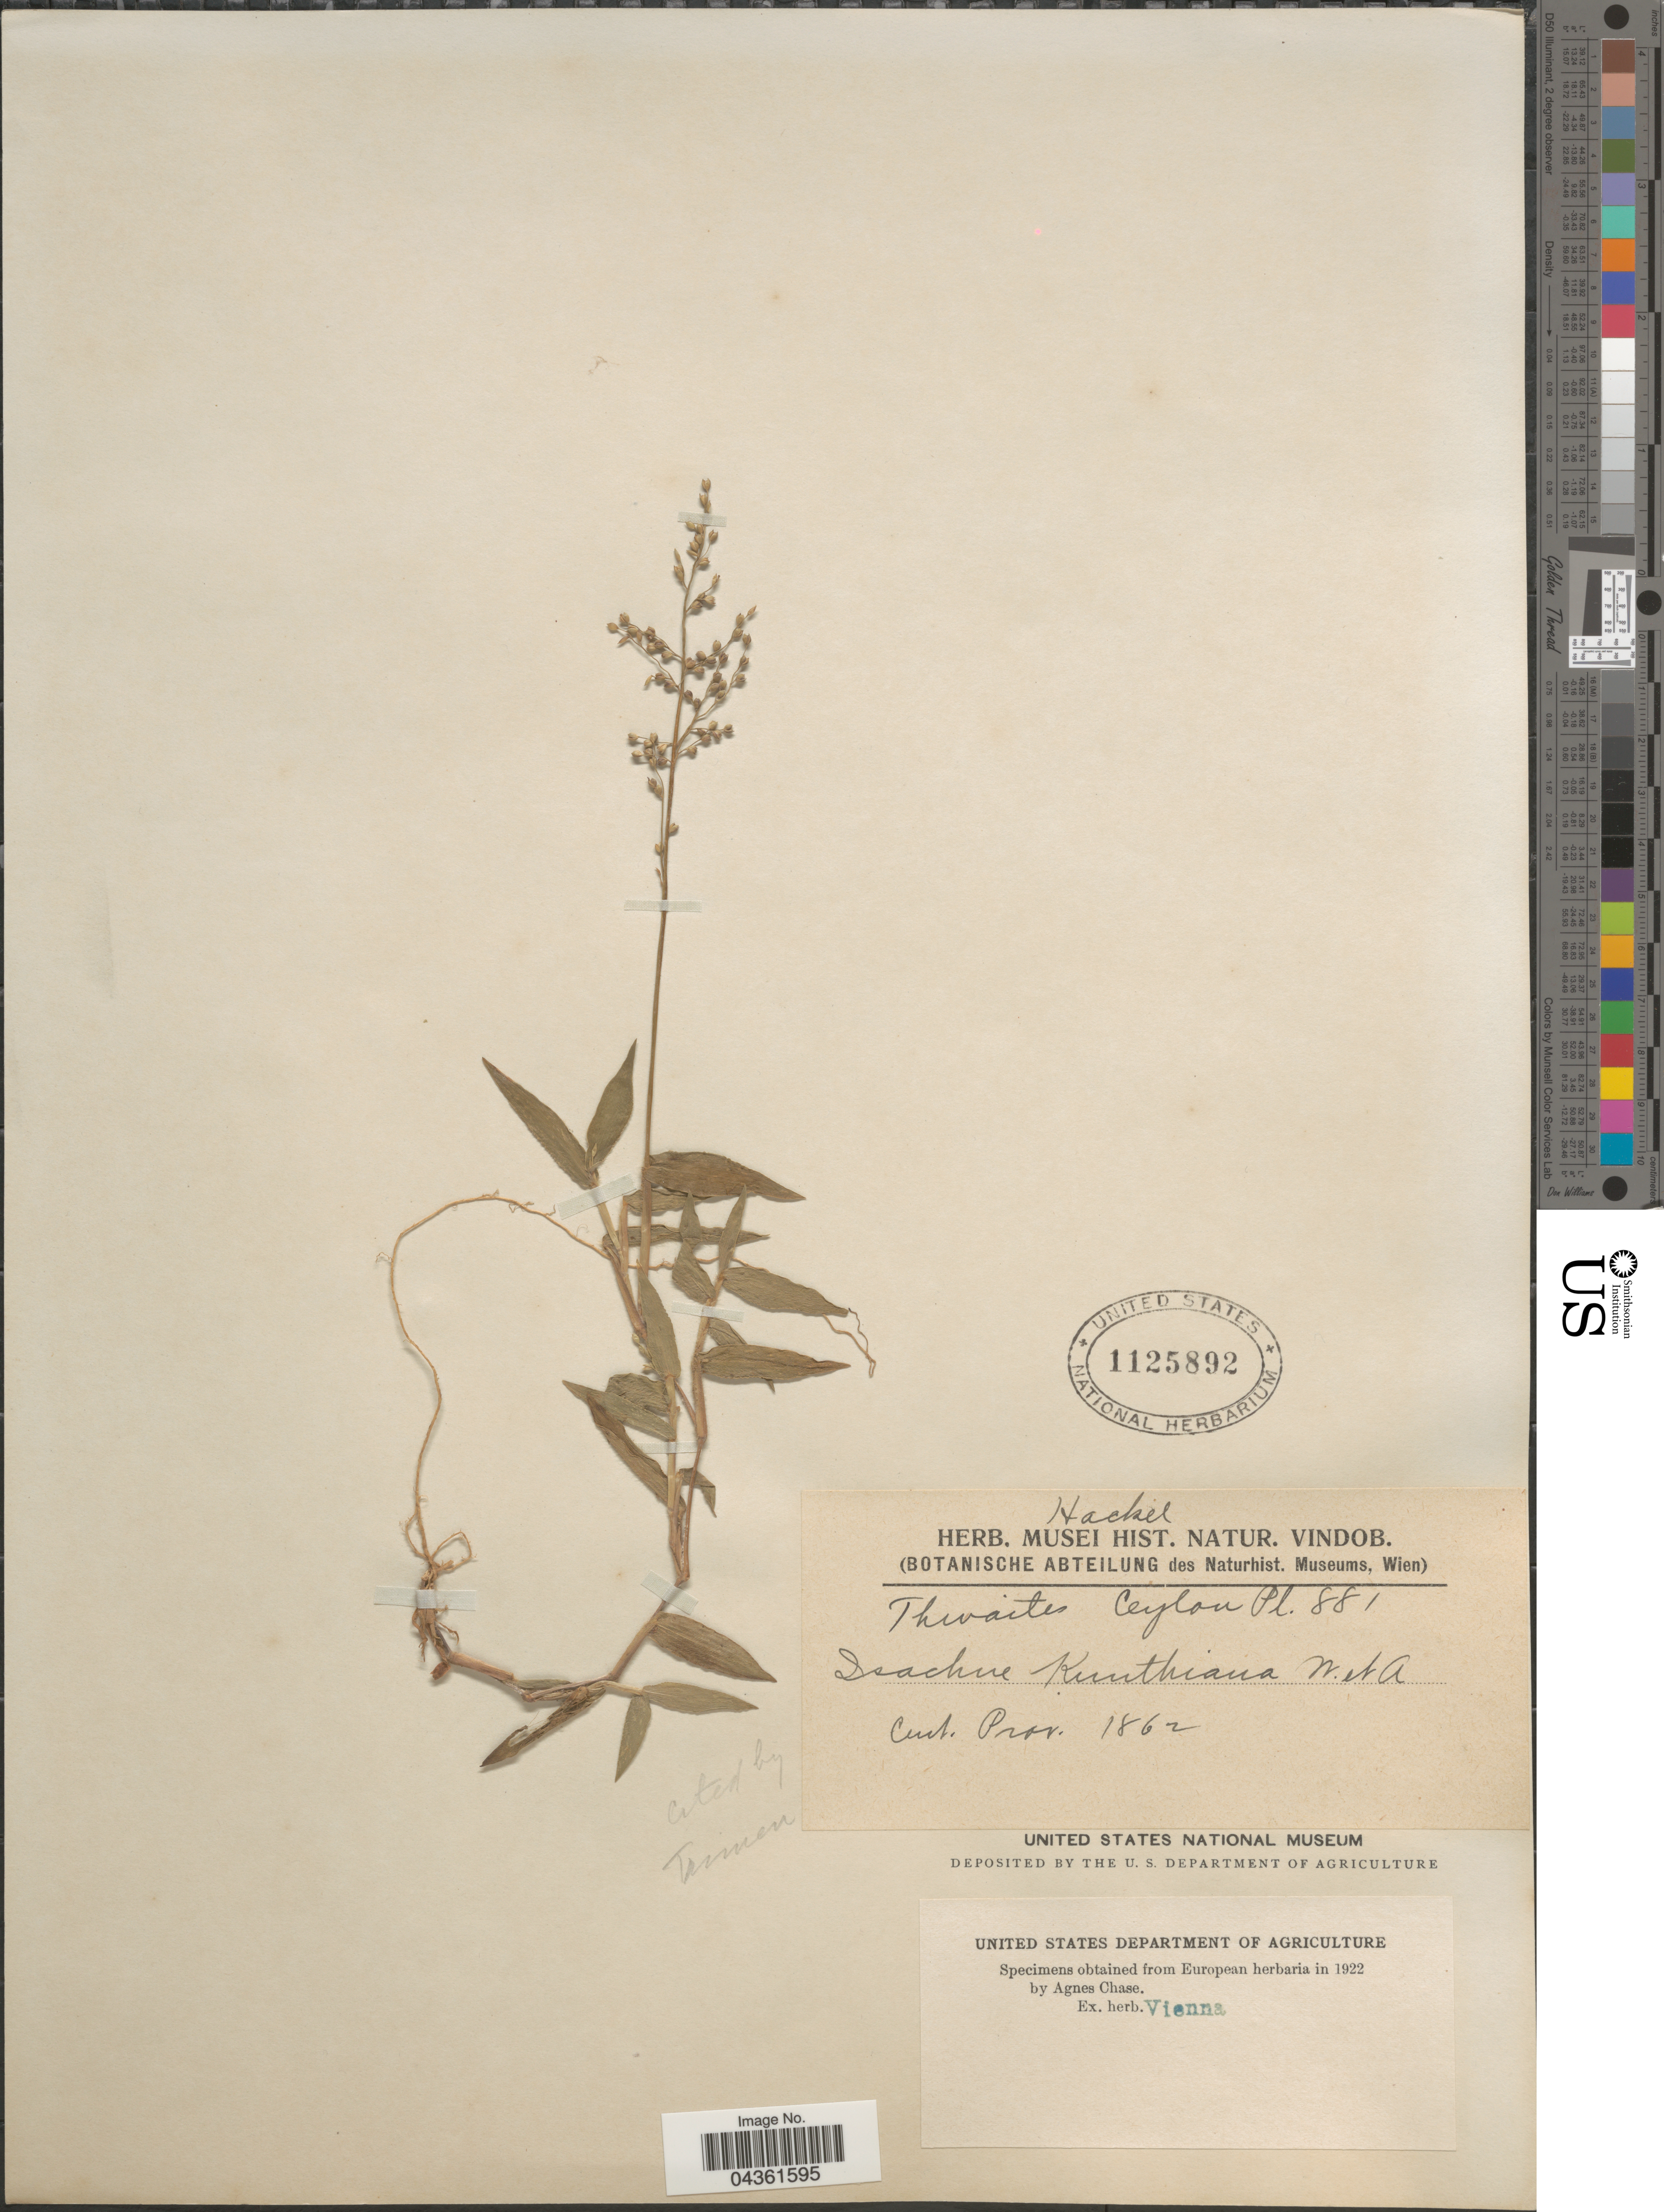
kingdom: Plantae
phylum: Tracheophyta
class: Liliopsida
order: Poales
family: Poaceae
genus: Isachne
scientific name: Isachne kunthiana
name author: (Wight & Arn. ex Steud.) Miq.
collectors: Thwaites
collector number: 881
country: Sri Lanka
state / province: Central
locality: Ceylon. Cent. Prov.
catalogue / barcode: US 1125892